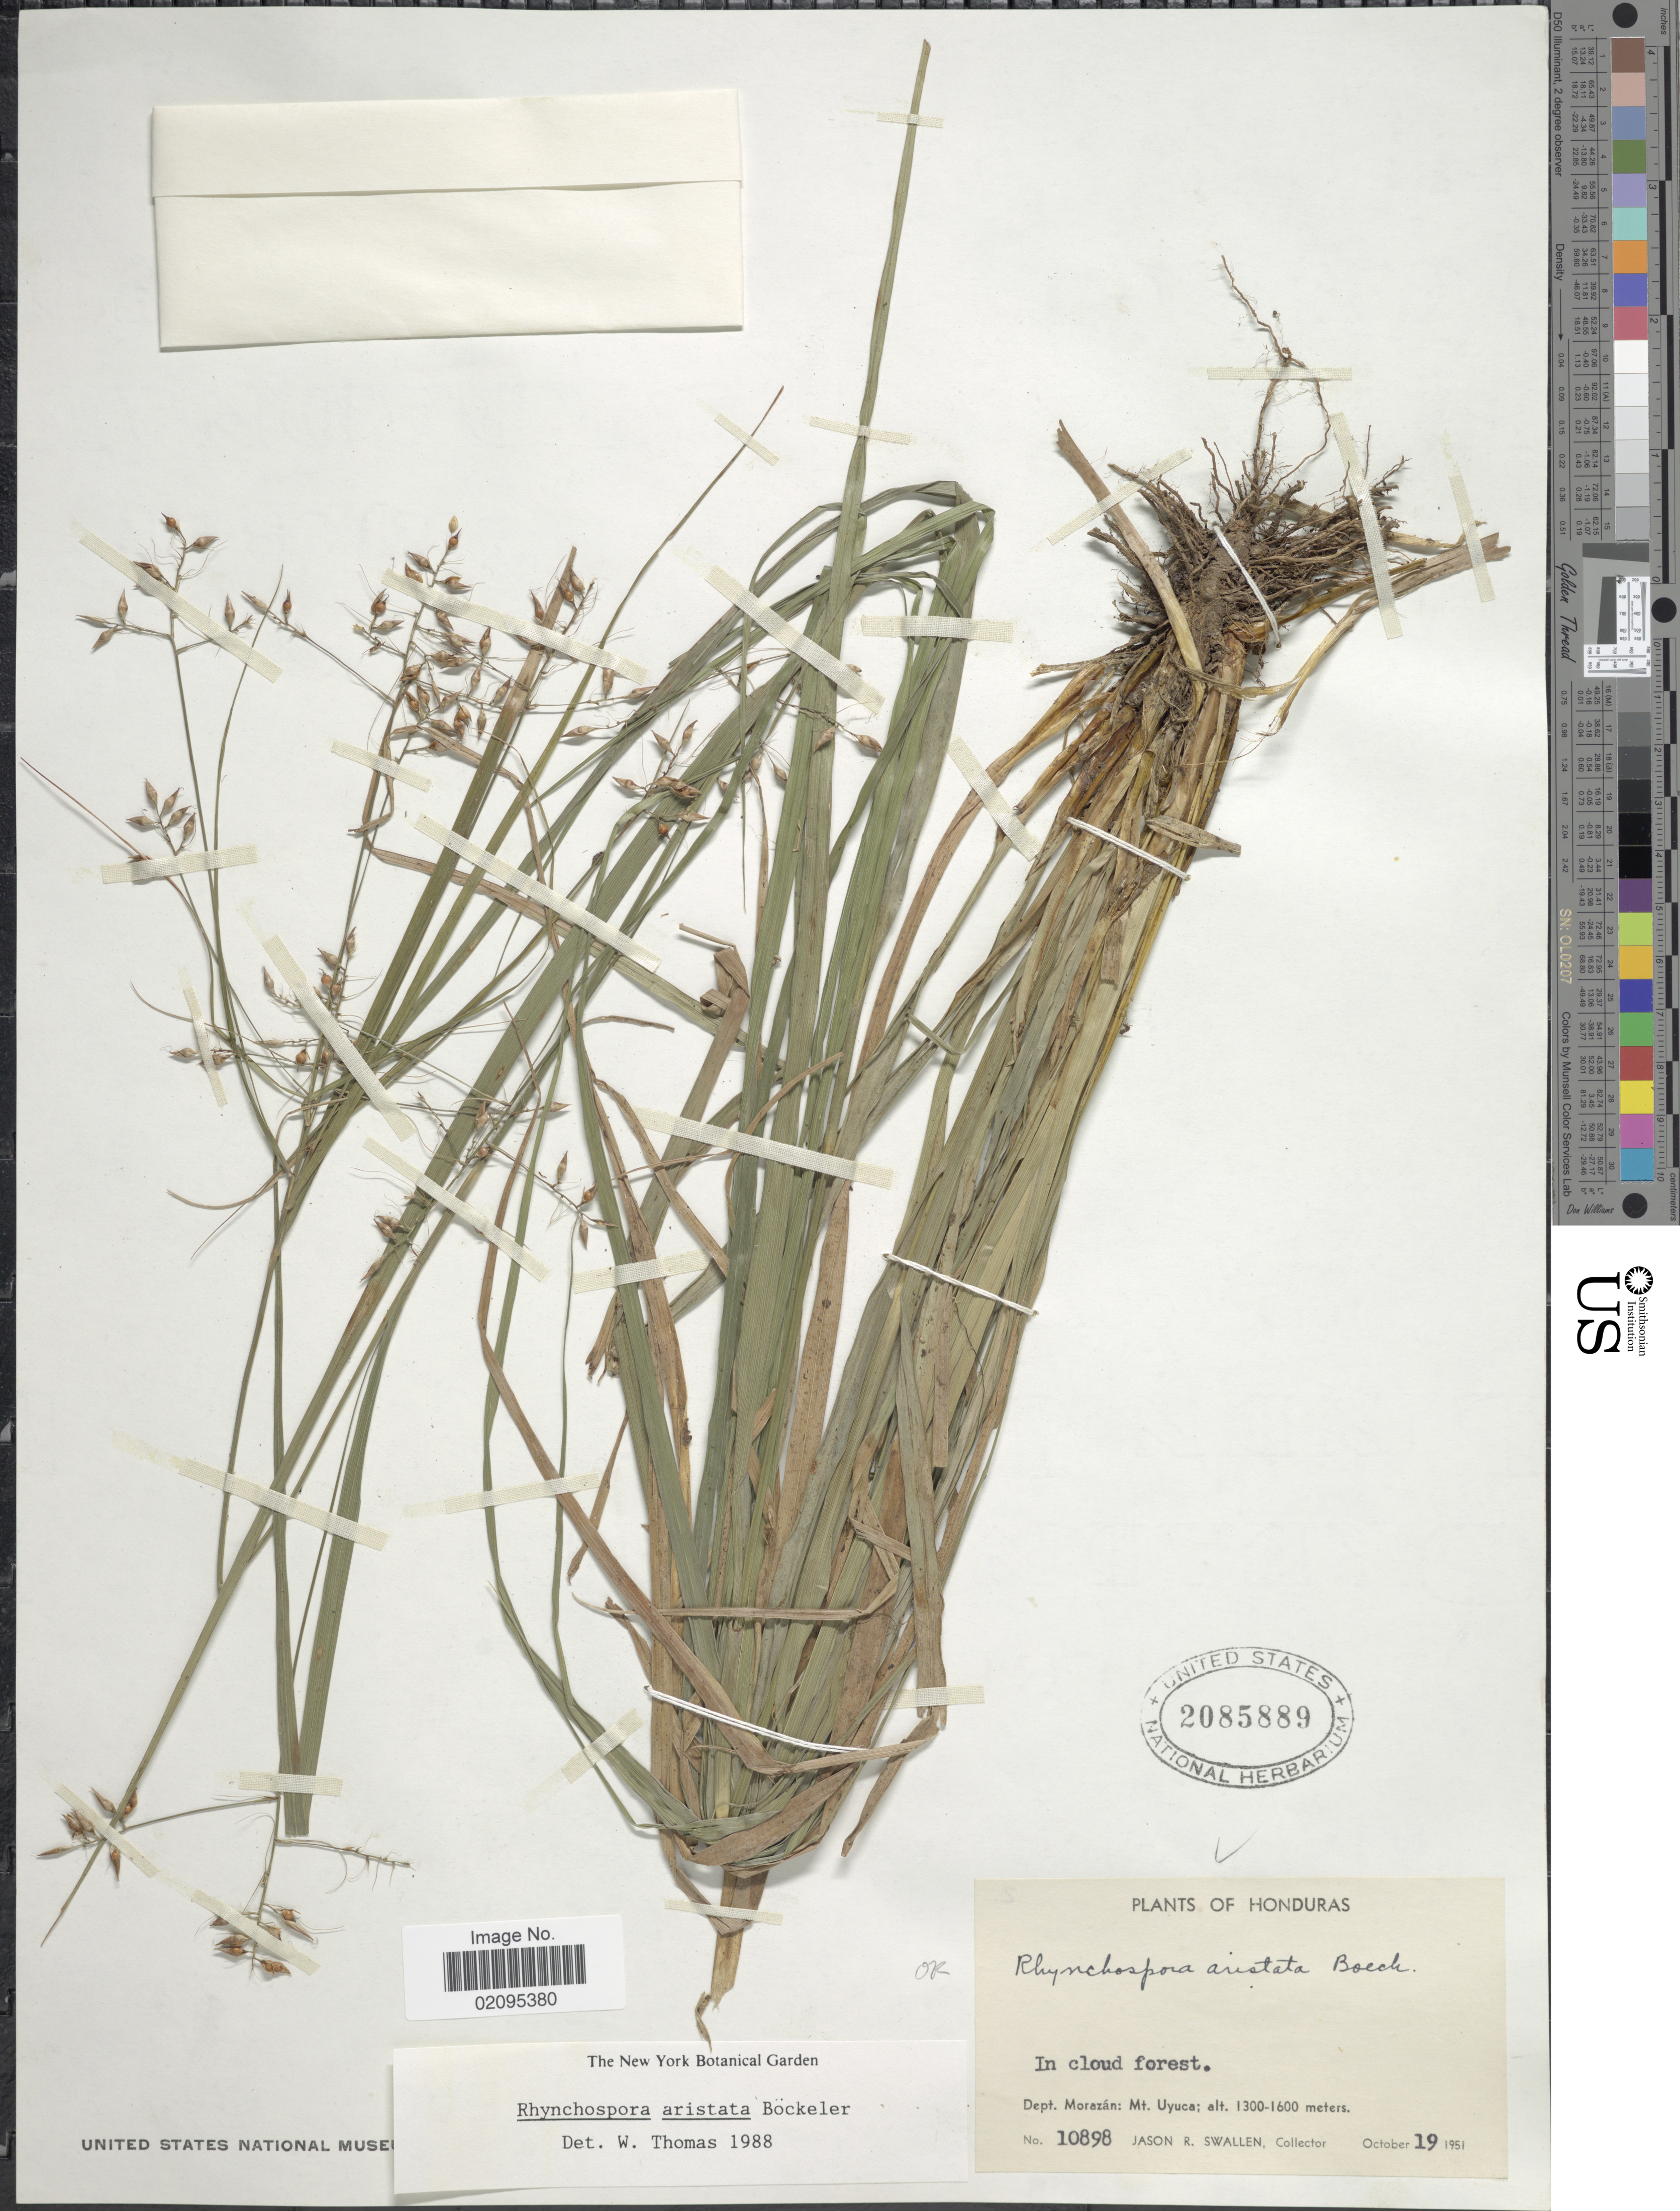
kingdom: Plantae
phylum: Tracheophyta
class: Liliopsida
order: Poales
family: Cyperaceae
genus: Rhynchospora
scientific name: Rhynchospora aristata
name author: Boeckeler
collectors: J. R. Swallen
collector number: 10898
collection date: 1951-10-19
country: Honduras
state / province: Fco. Morazán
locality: In cloud forest, Dept.Morazan: Mt. Oyuca.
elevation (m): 1300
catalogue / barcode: US 2085889